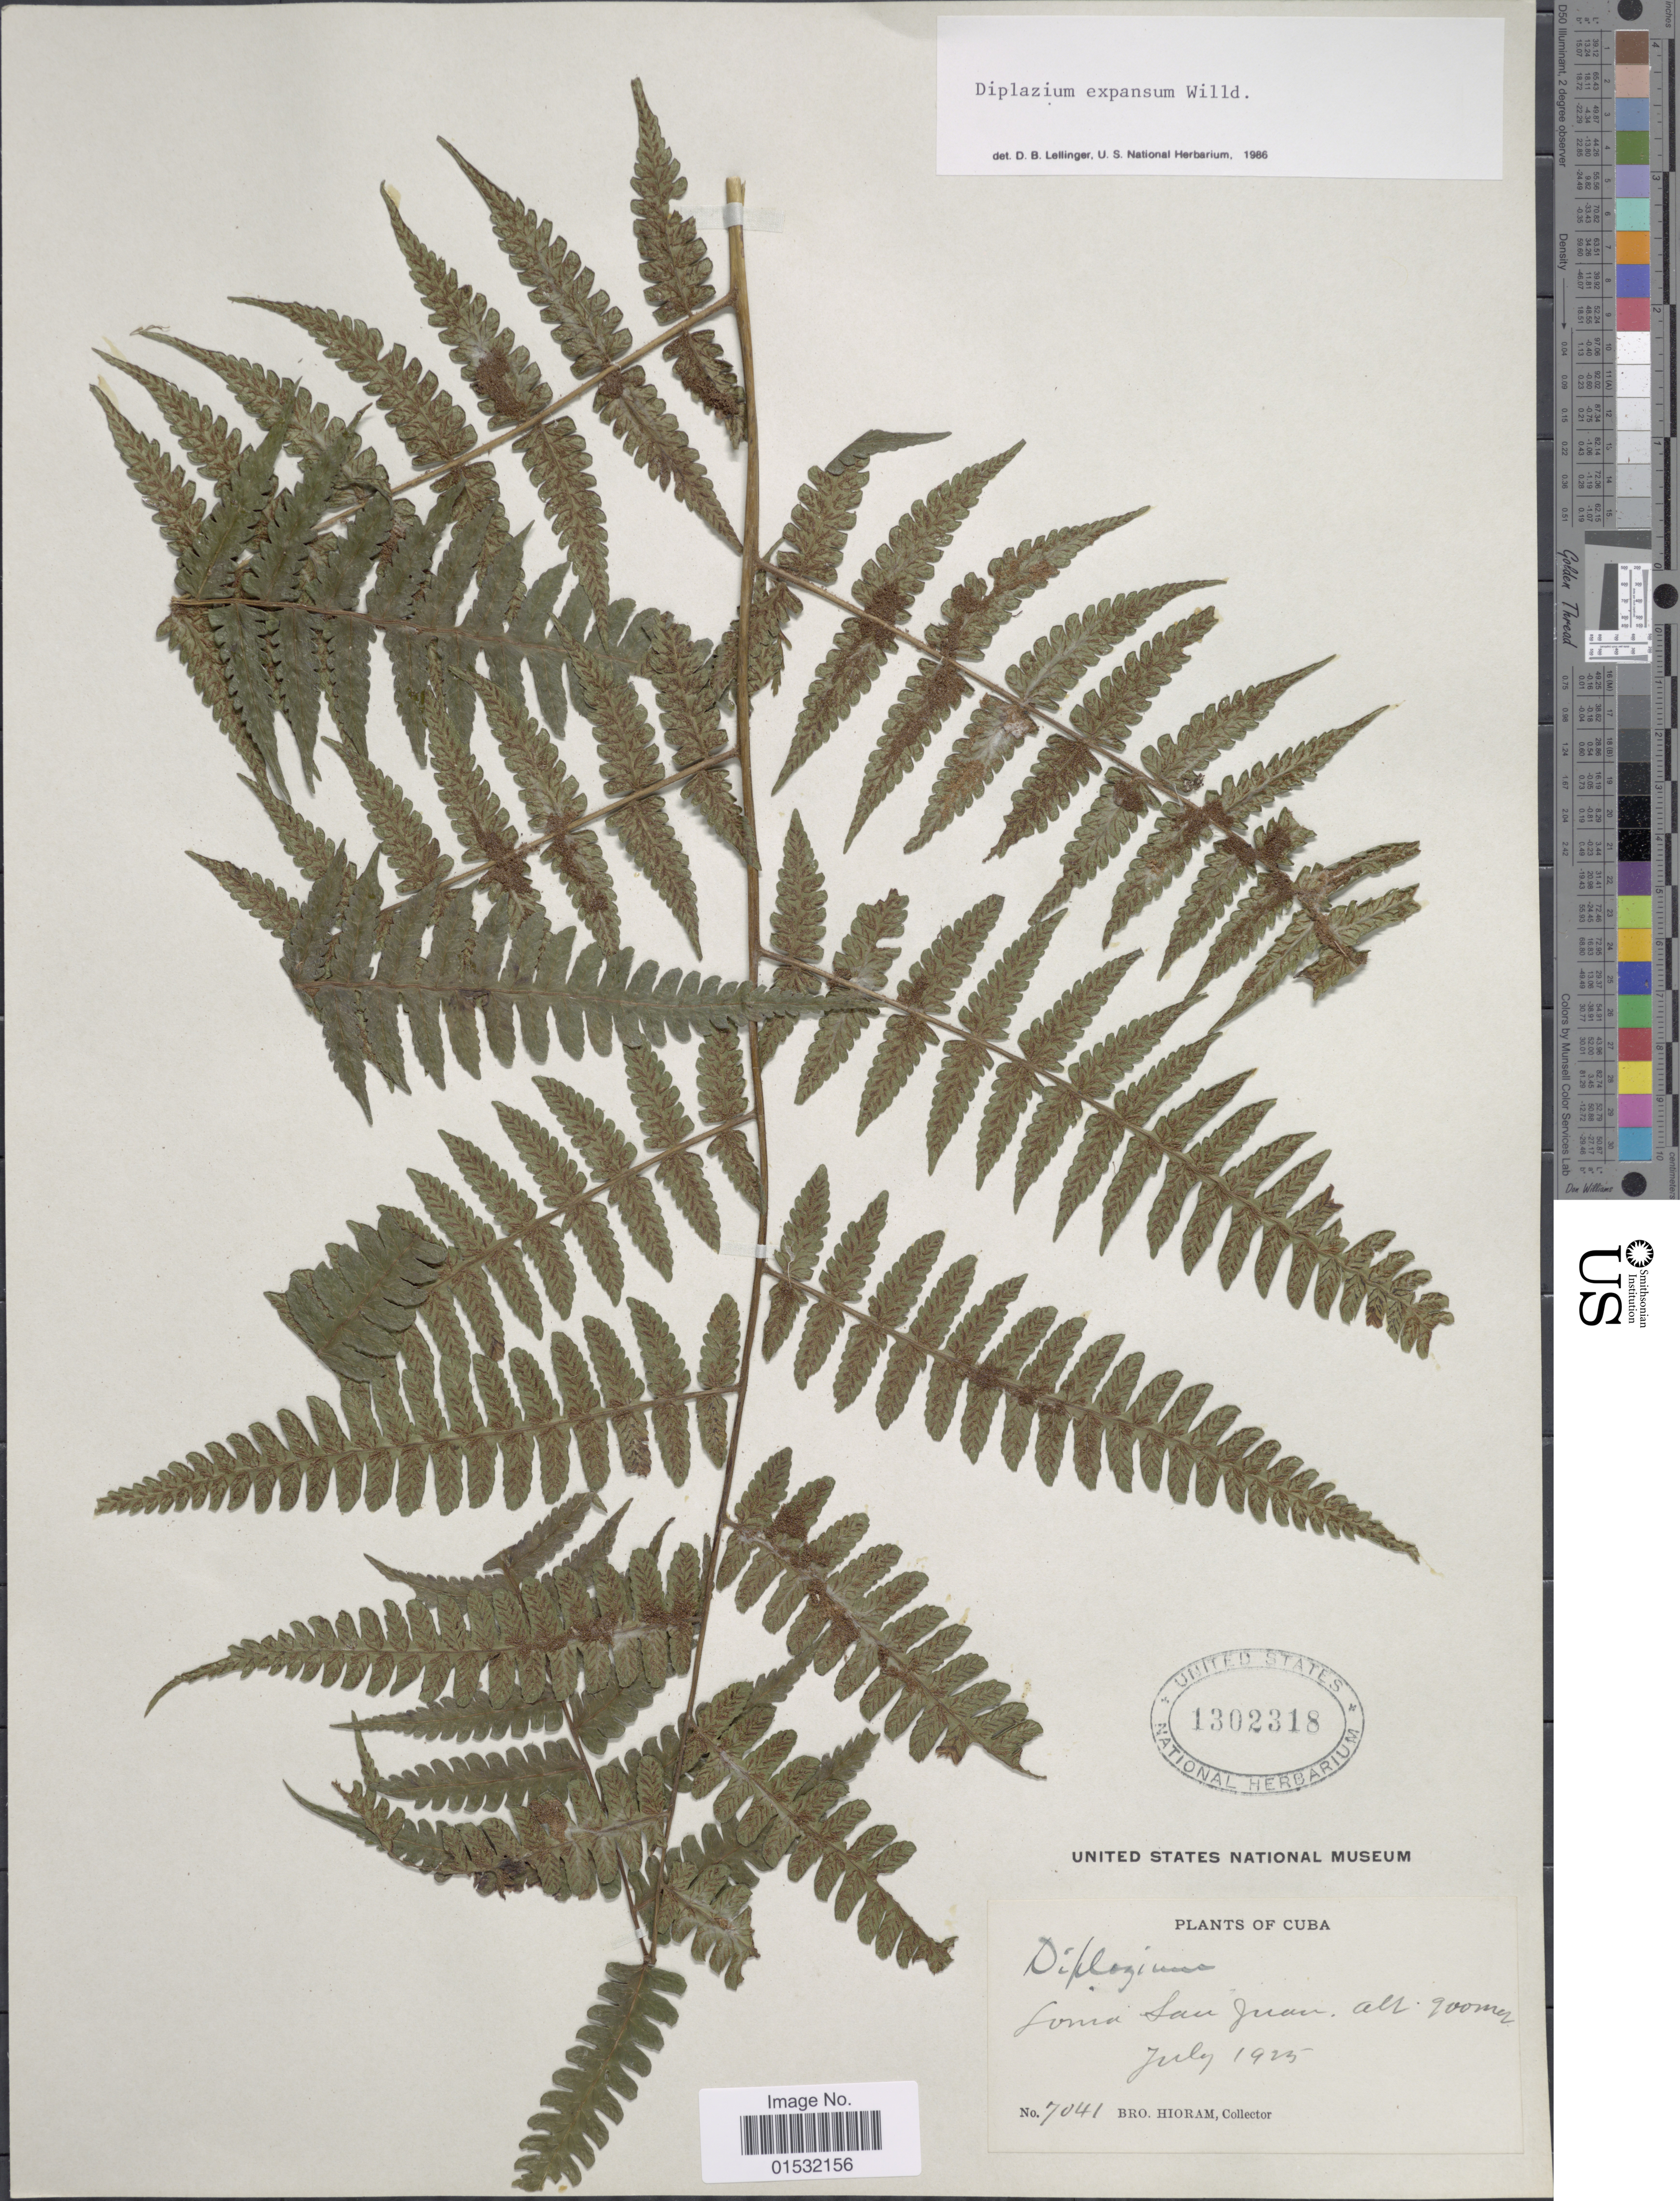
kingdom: Plantae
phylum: Tracheophyta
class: Polypodiopsida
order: Polypodiales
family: Athyriaceae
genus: Diplazium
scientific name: Diplazium expansum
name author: Willd.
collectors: Bro. Hioram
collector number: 7041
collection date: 1925-07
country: Cuba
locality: Loma San Juan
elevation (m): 900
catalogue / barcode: US 1302318